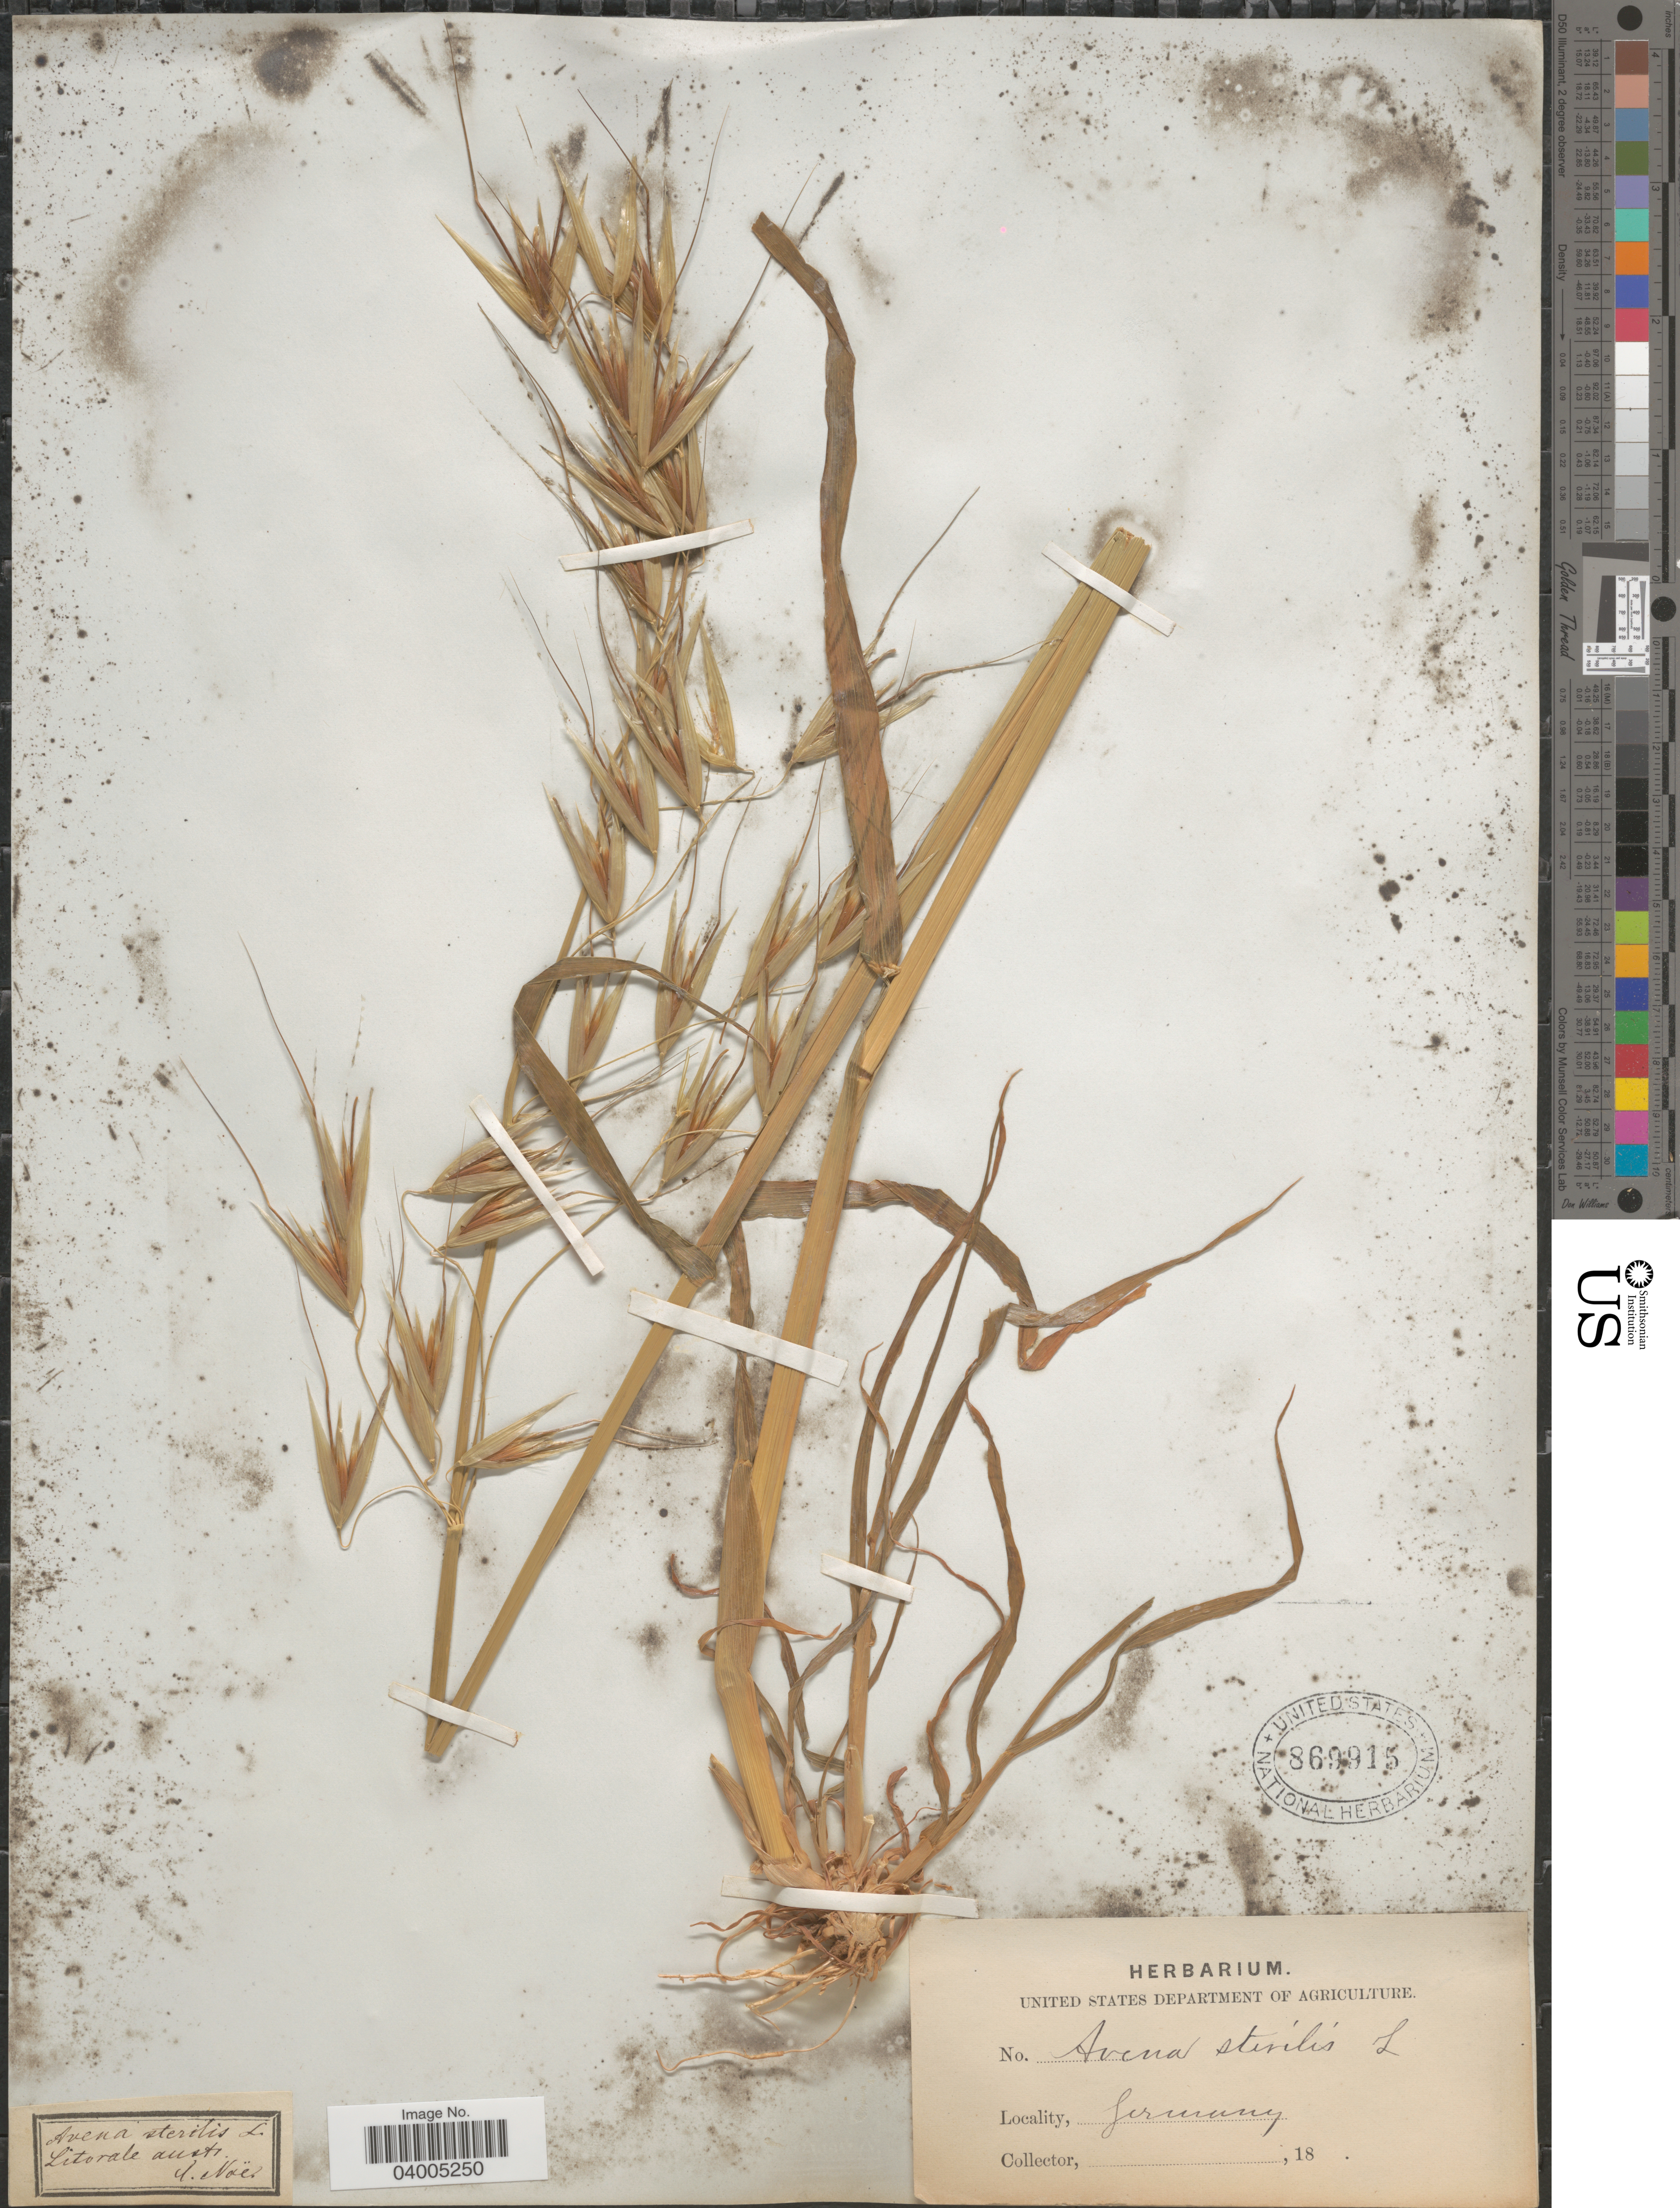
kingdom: Plantae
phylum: Tracheophyta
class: Liliopsida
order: Poales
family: Poaceae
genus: Avena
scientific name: Avena fatua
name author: L.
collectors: Noë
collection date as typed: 18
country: Germany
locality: Litorale austr.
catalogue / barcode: US 869915